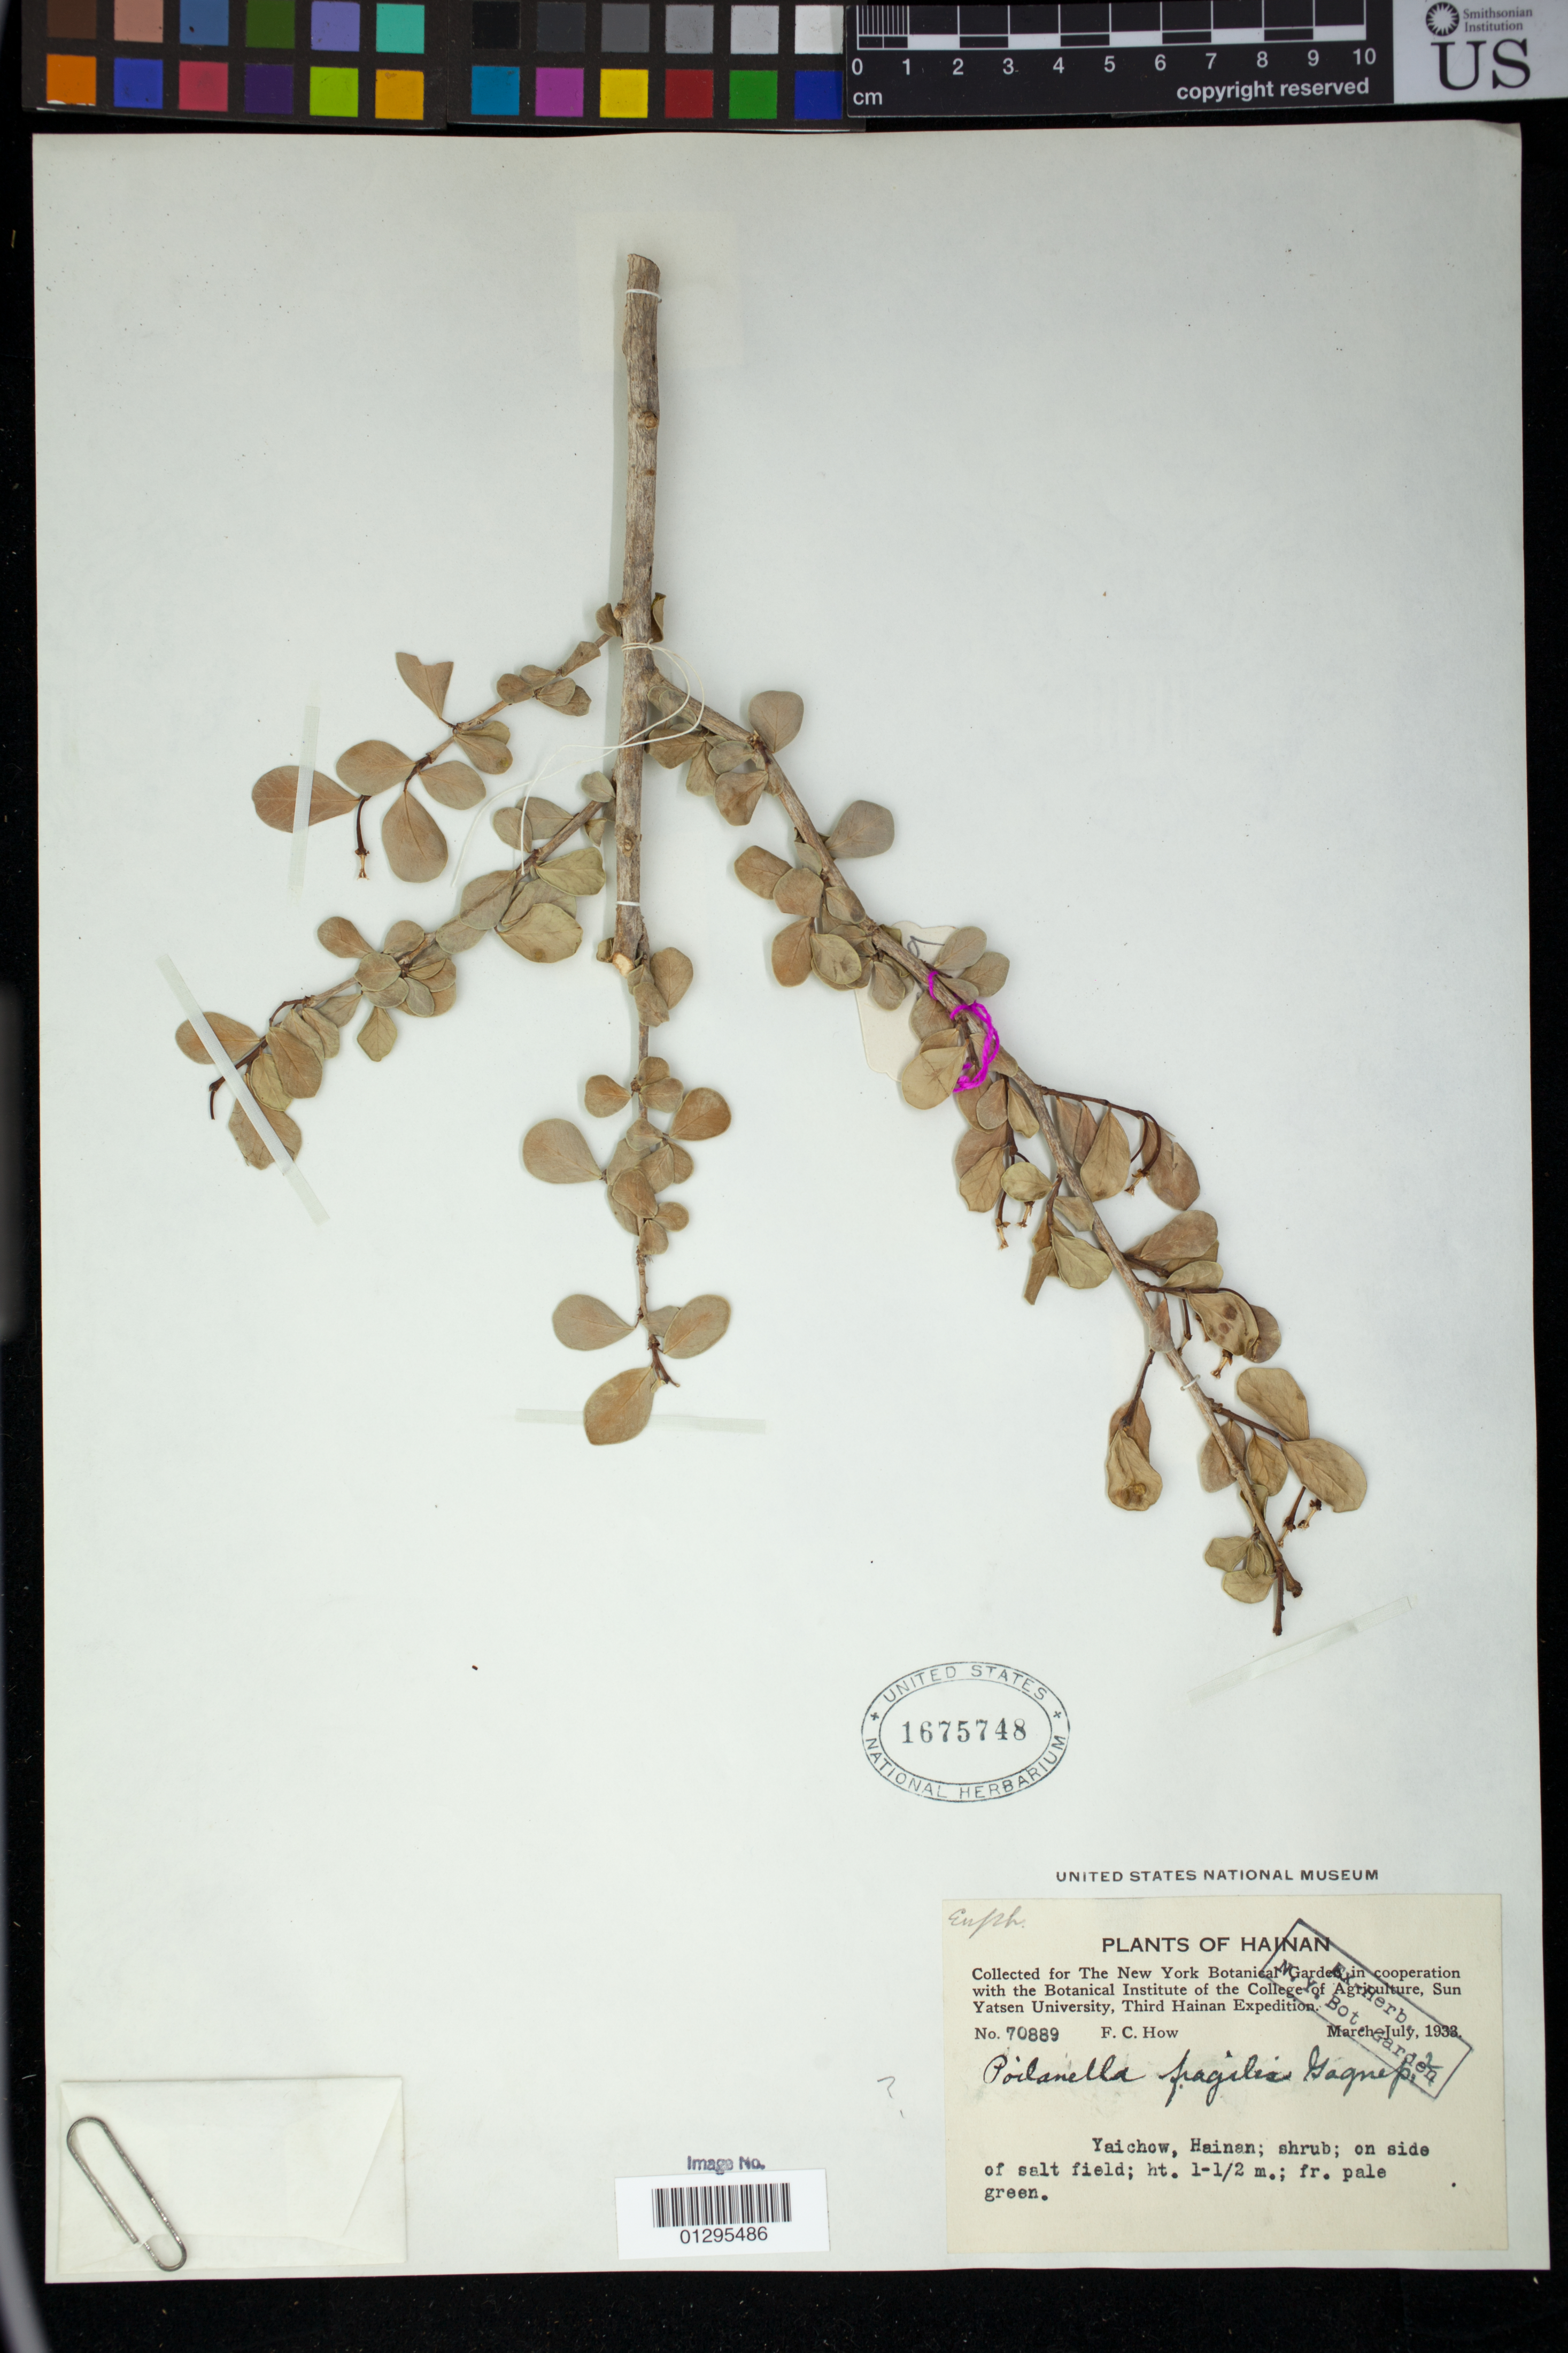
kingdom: Plantae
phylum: Tracheophyta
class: Magnoliopsida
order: Malpighiales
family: Euphorbiaceae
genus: Poilaniella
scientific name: Poilaniella fragilis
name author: Gagnep.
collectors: F. C. How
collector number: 70889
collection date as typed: Mar-Jul 1933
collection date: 1933-03/1933-07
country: China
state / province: Hainan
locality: Yaichow.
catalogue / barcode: US 1675748